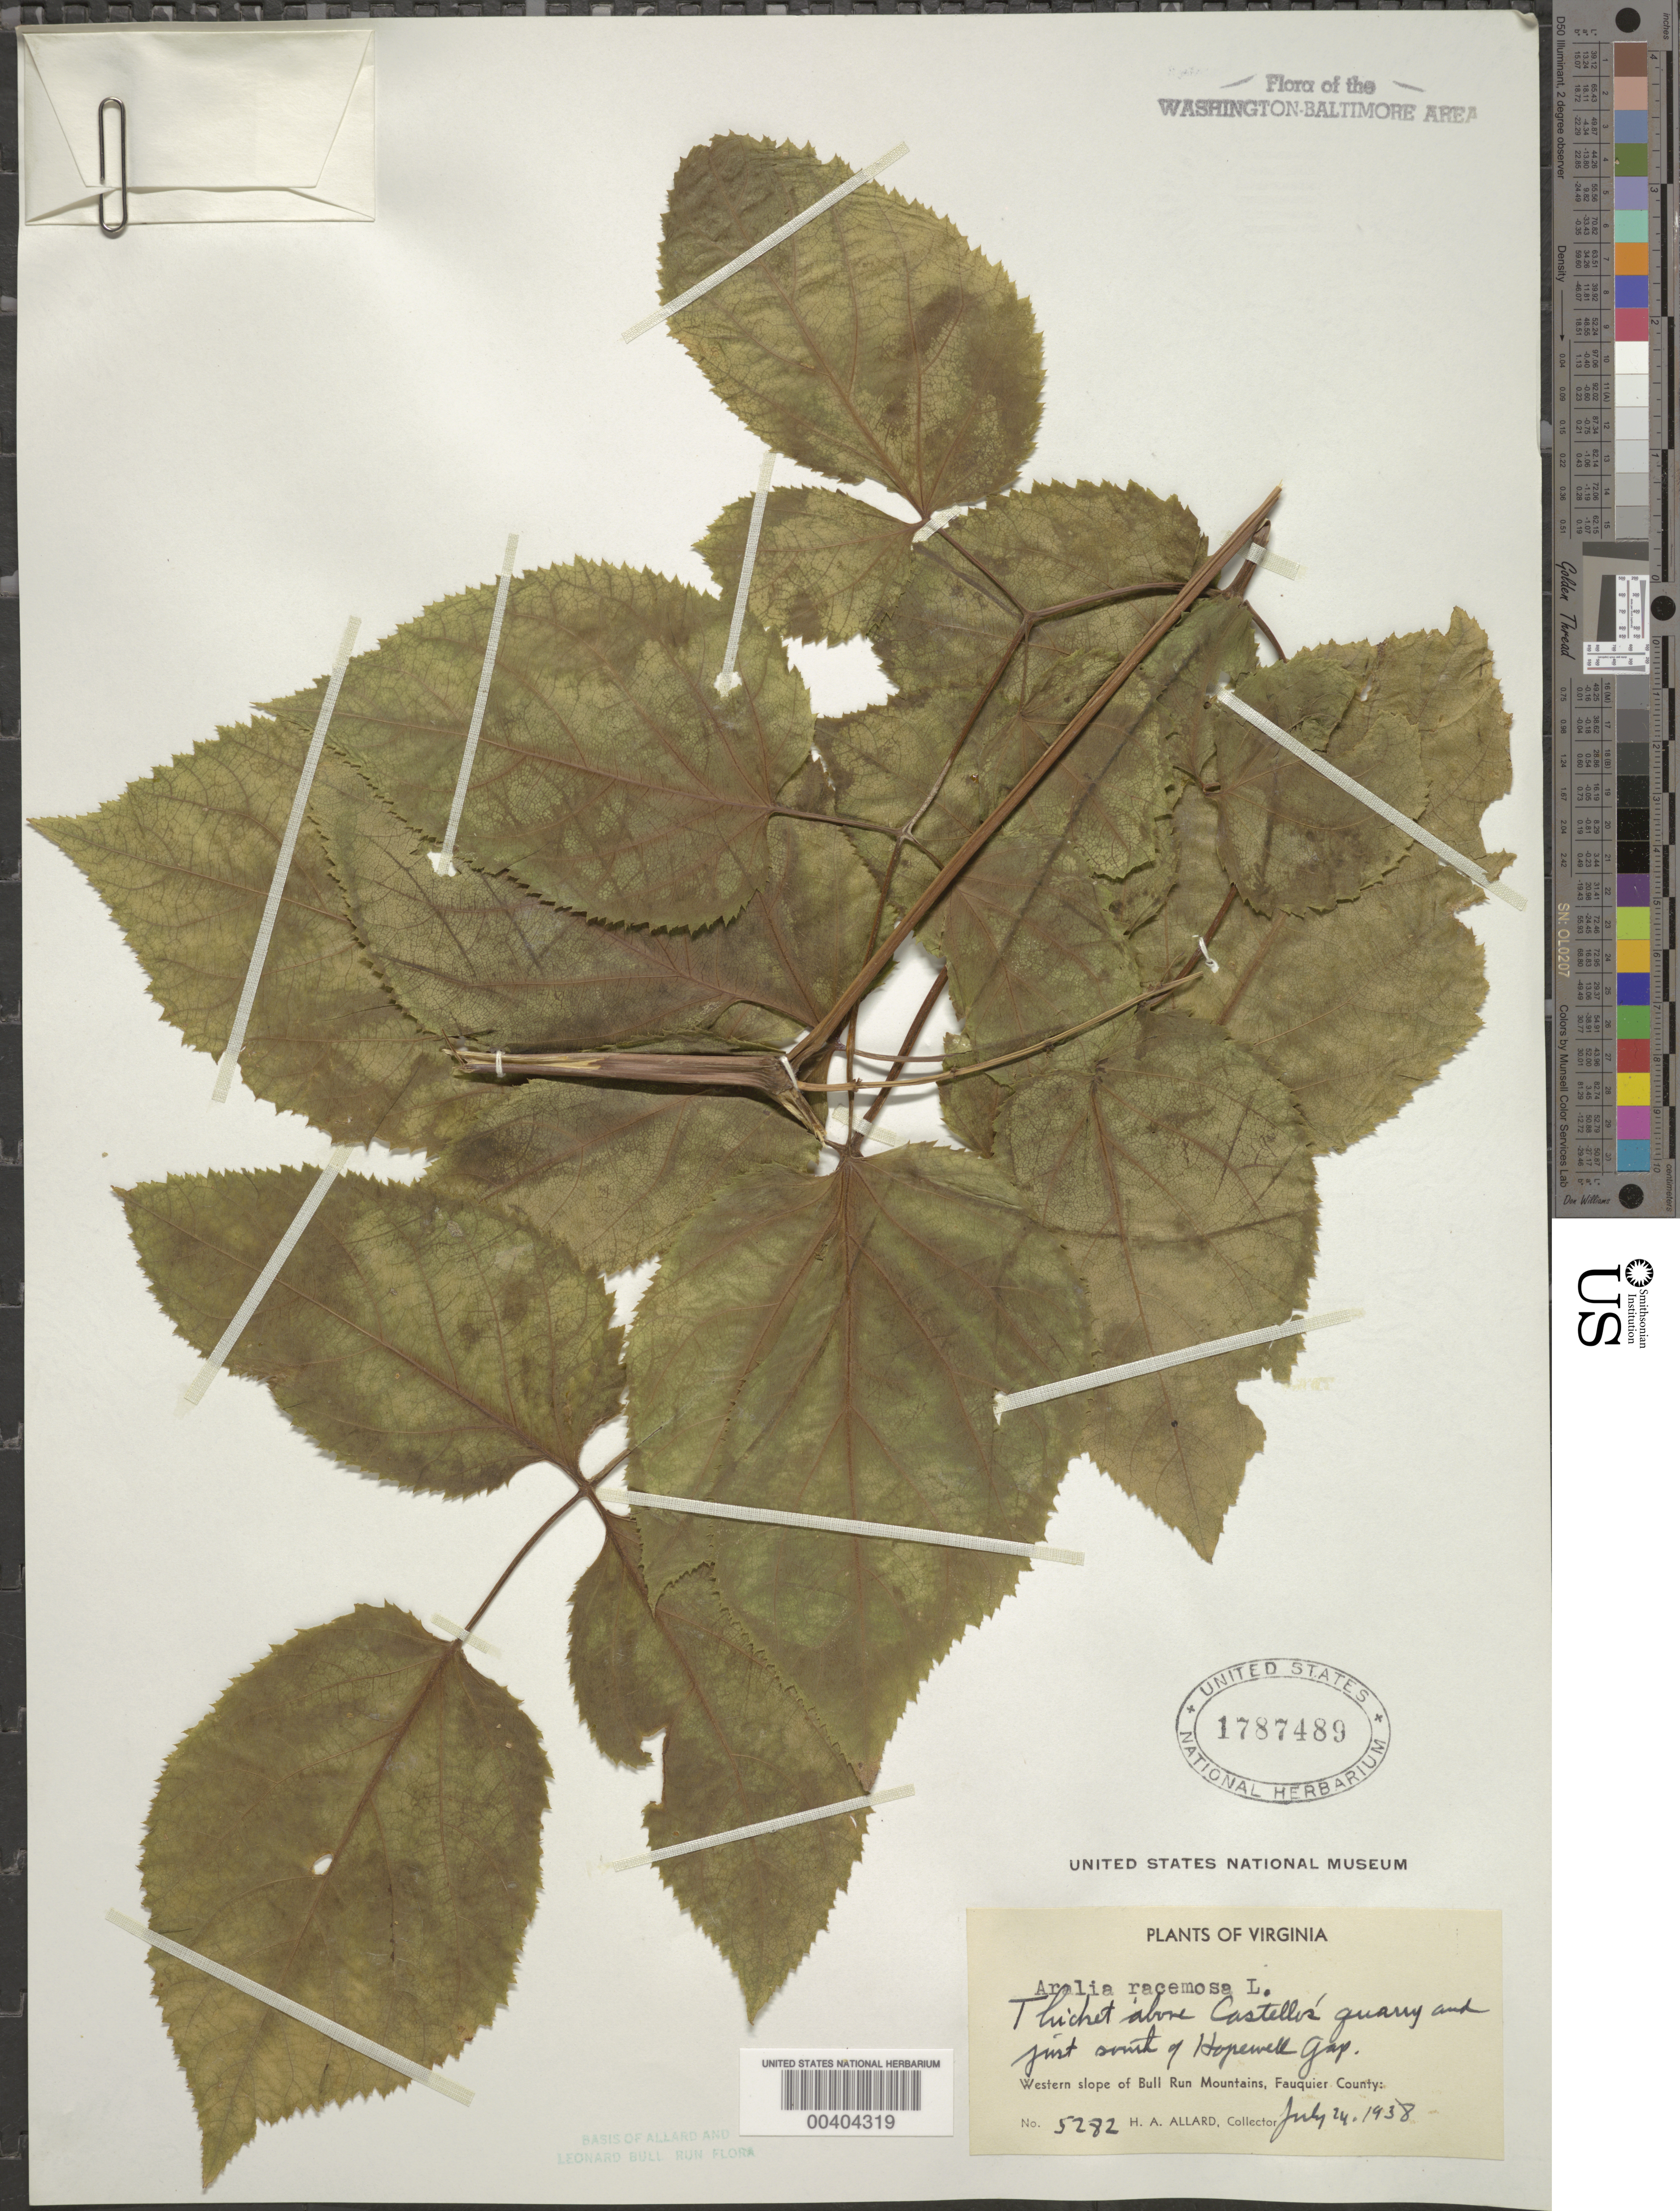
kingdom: Plantae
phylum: Tracheophyta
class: Magnoliopsida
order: Apiales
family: Araliaceae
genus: Aralia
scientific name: Aralia racemosa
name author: L.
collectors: H. A. Allard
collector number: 5282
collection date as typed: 14 Jul 1938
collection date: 1938-07-14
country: United States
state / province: Virginia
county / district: Fauquier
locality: South of Hopewell Gap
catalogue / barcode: US 1787489